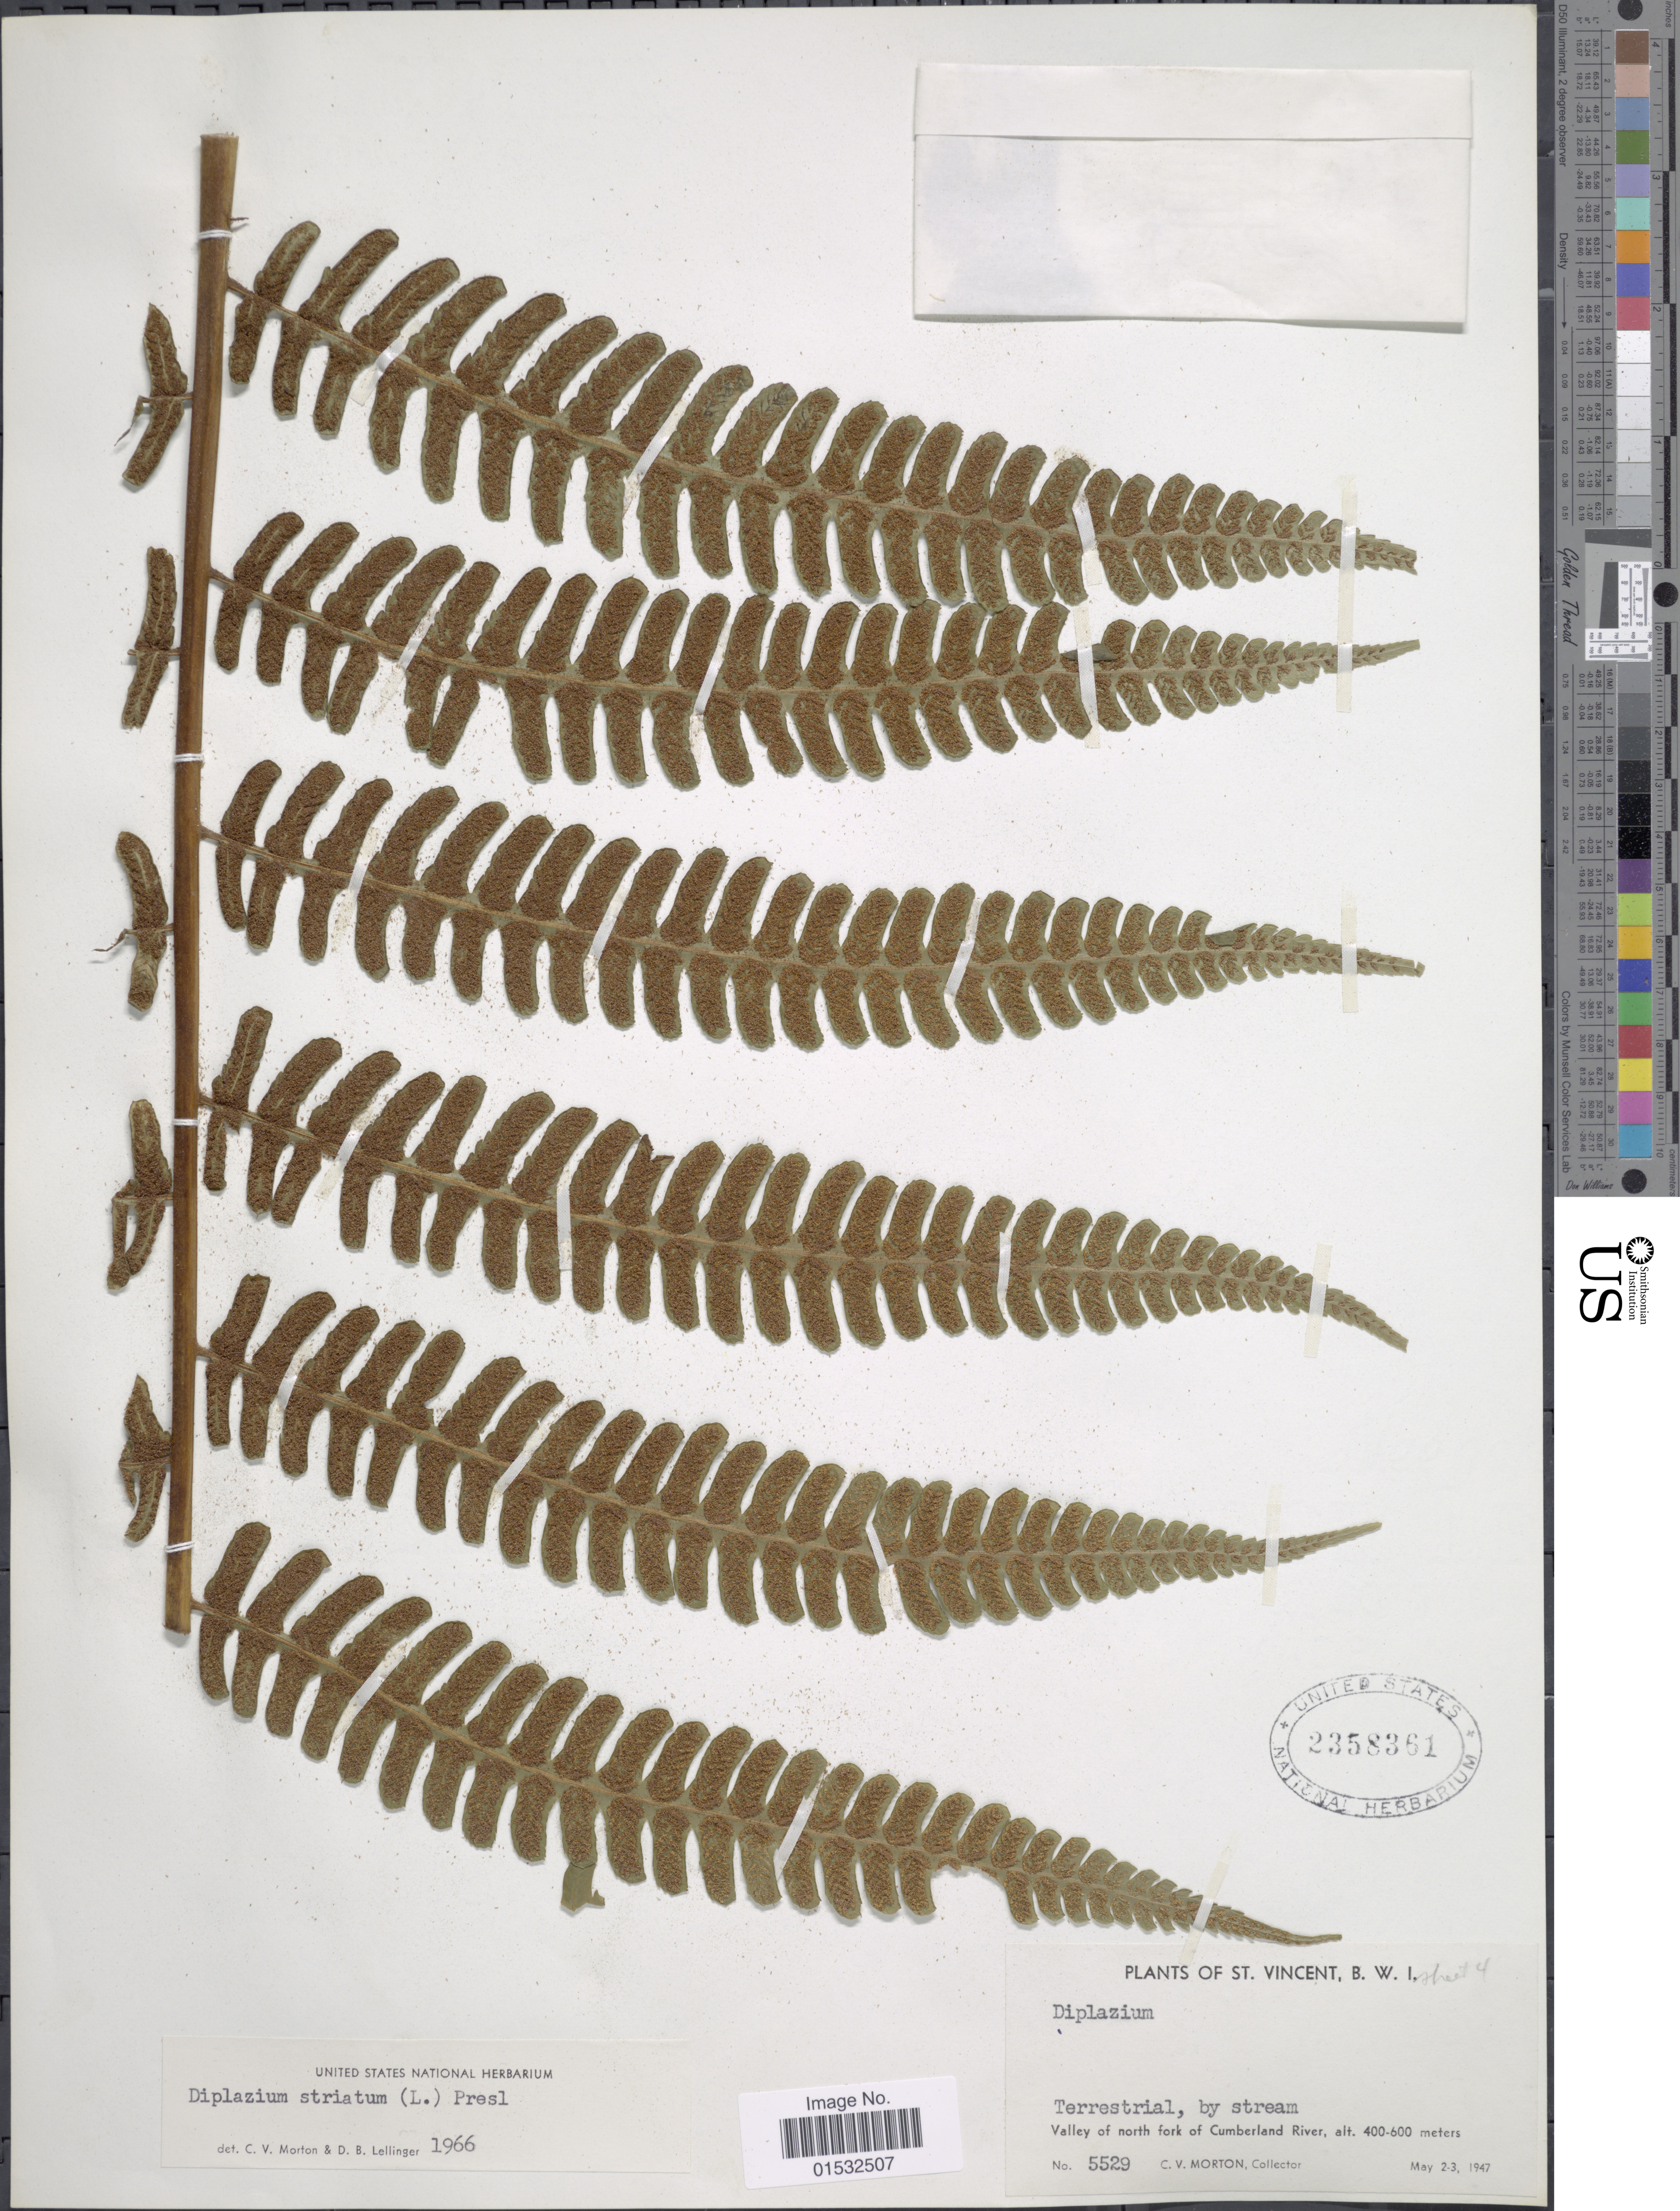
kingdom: Plantae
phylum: Tracheophyta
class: Polypodiopsida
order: Polypodiales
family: Athyriaceae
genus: Diplazium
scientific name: Diplazium striatum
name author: (L.) C. Presl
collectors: C. V. Morton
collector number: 5529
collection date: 1947-05-02/1947-05-03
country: St. Vincent - Grenadines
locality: St. Vincent, B. W. I. Valley of north fork of Cumberland River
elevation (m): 400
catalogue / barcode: US 2358361